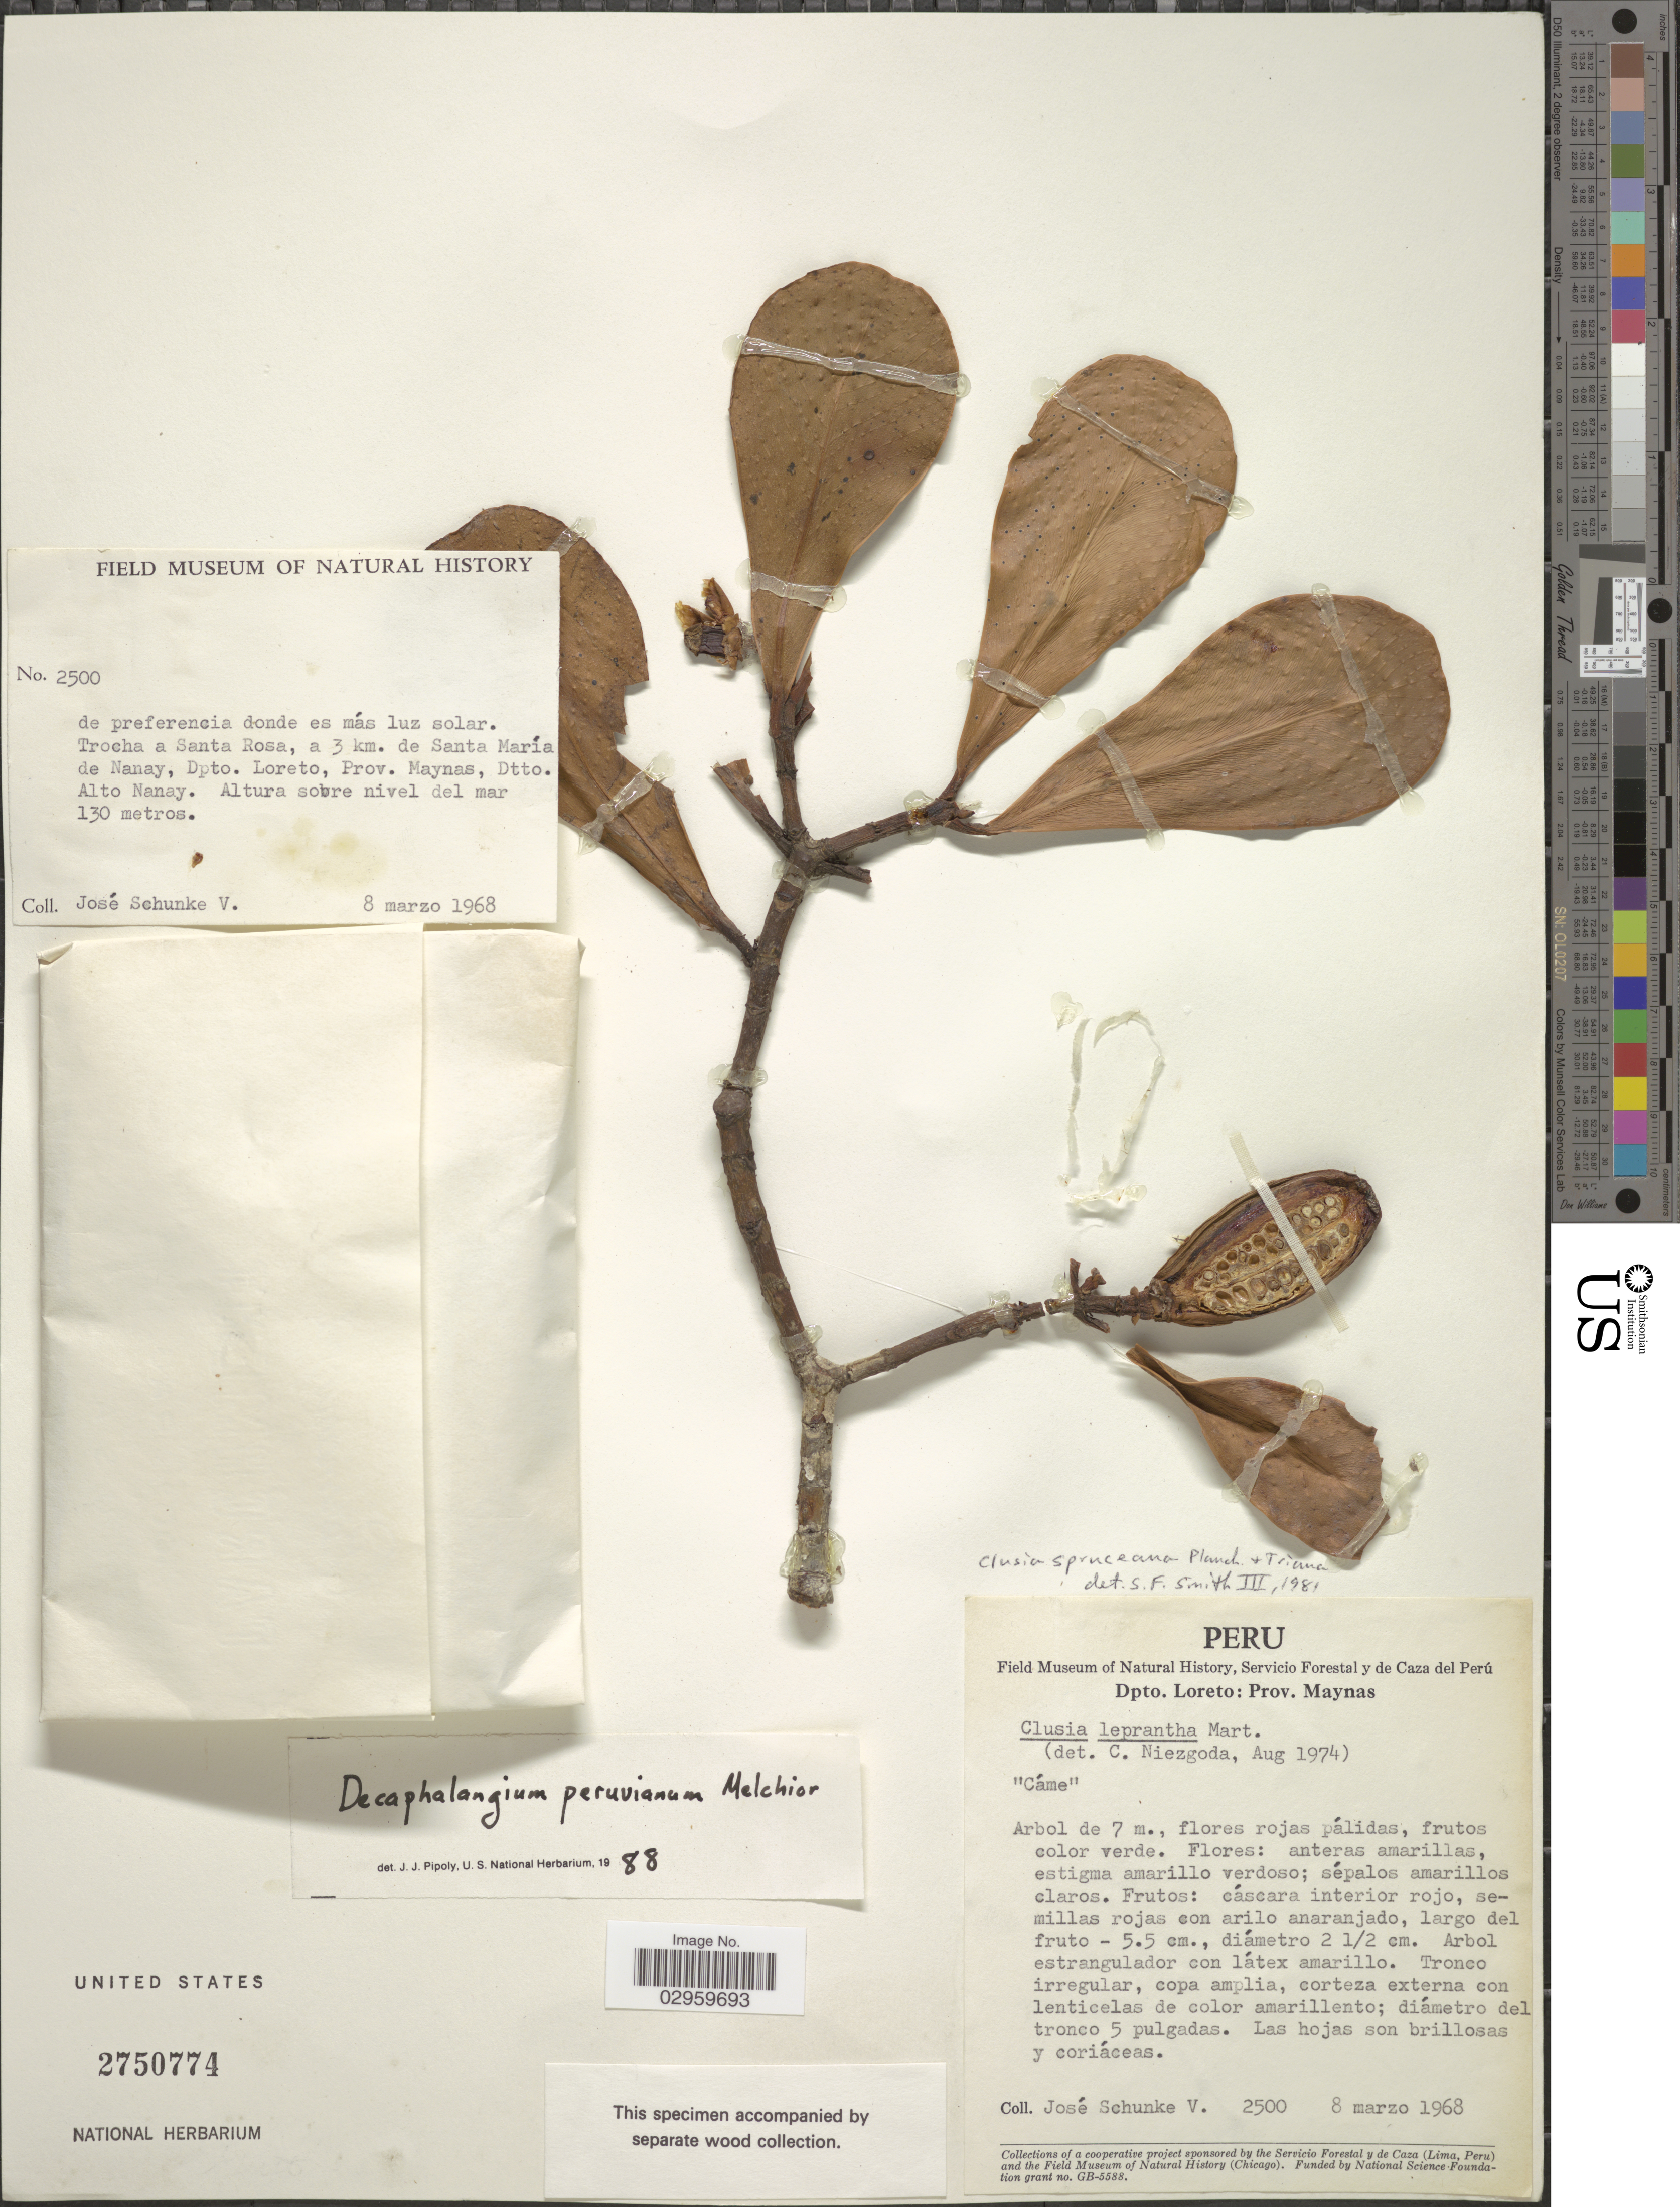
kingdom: Plantae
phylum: Tracheophyta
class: Magnoliopsida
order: Malpighiales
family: Clusiaceae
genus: Clusia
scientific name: Clusia nigrolineata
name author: P.F. Stevens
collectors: J. Schunke Vigo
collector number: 2500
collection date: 1968-03-08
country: Peru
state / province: Loreto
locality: Dpto. Loreto: Prov. Maynas. Trocha a Santa Rosa, a 3 km. de Santa María de Nanay, Dtto. Alto Nanay.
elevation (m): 130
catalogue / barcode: US 2750774